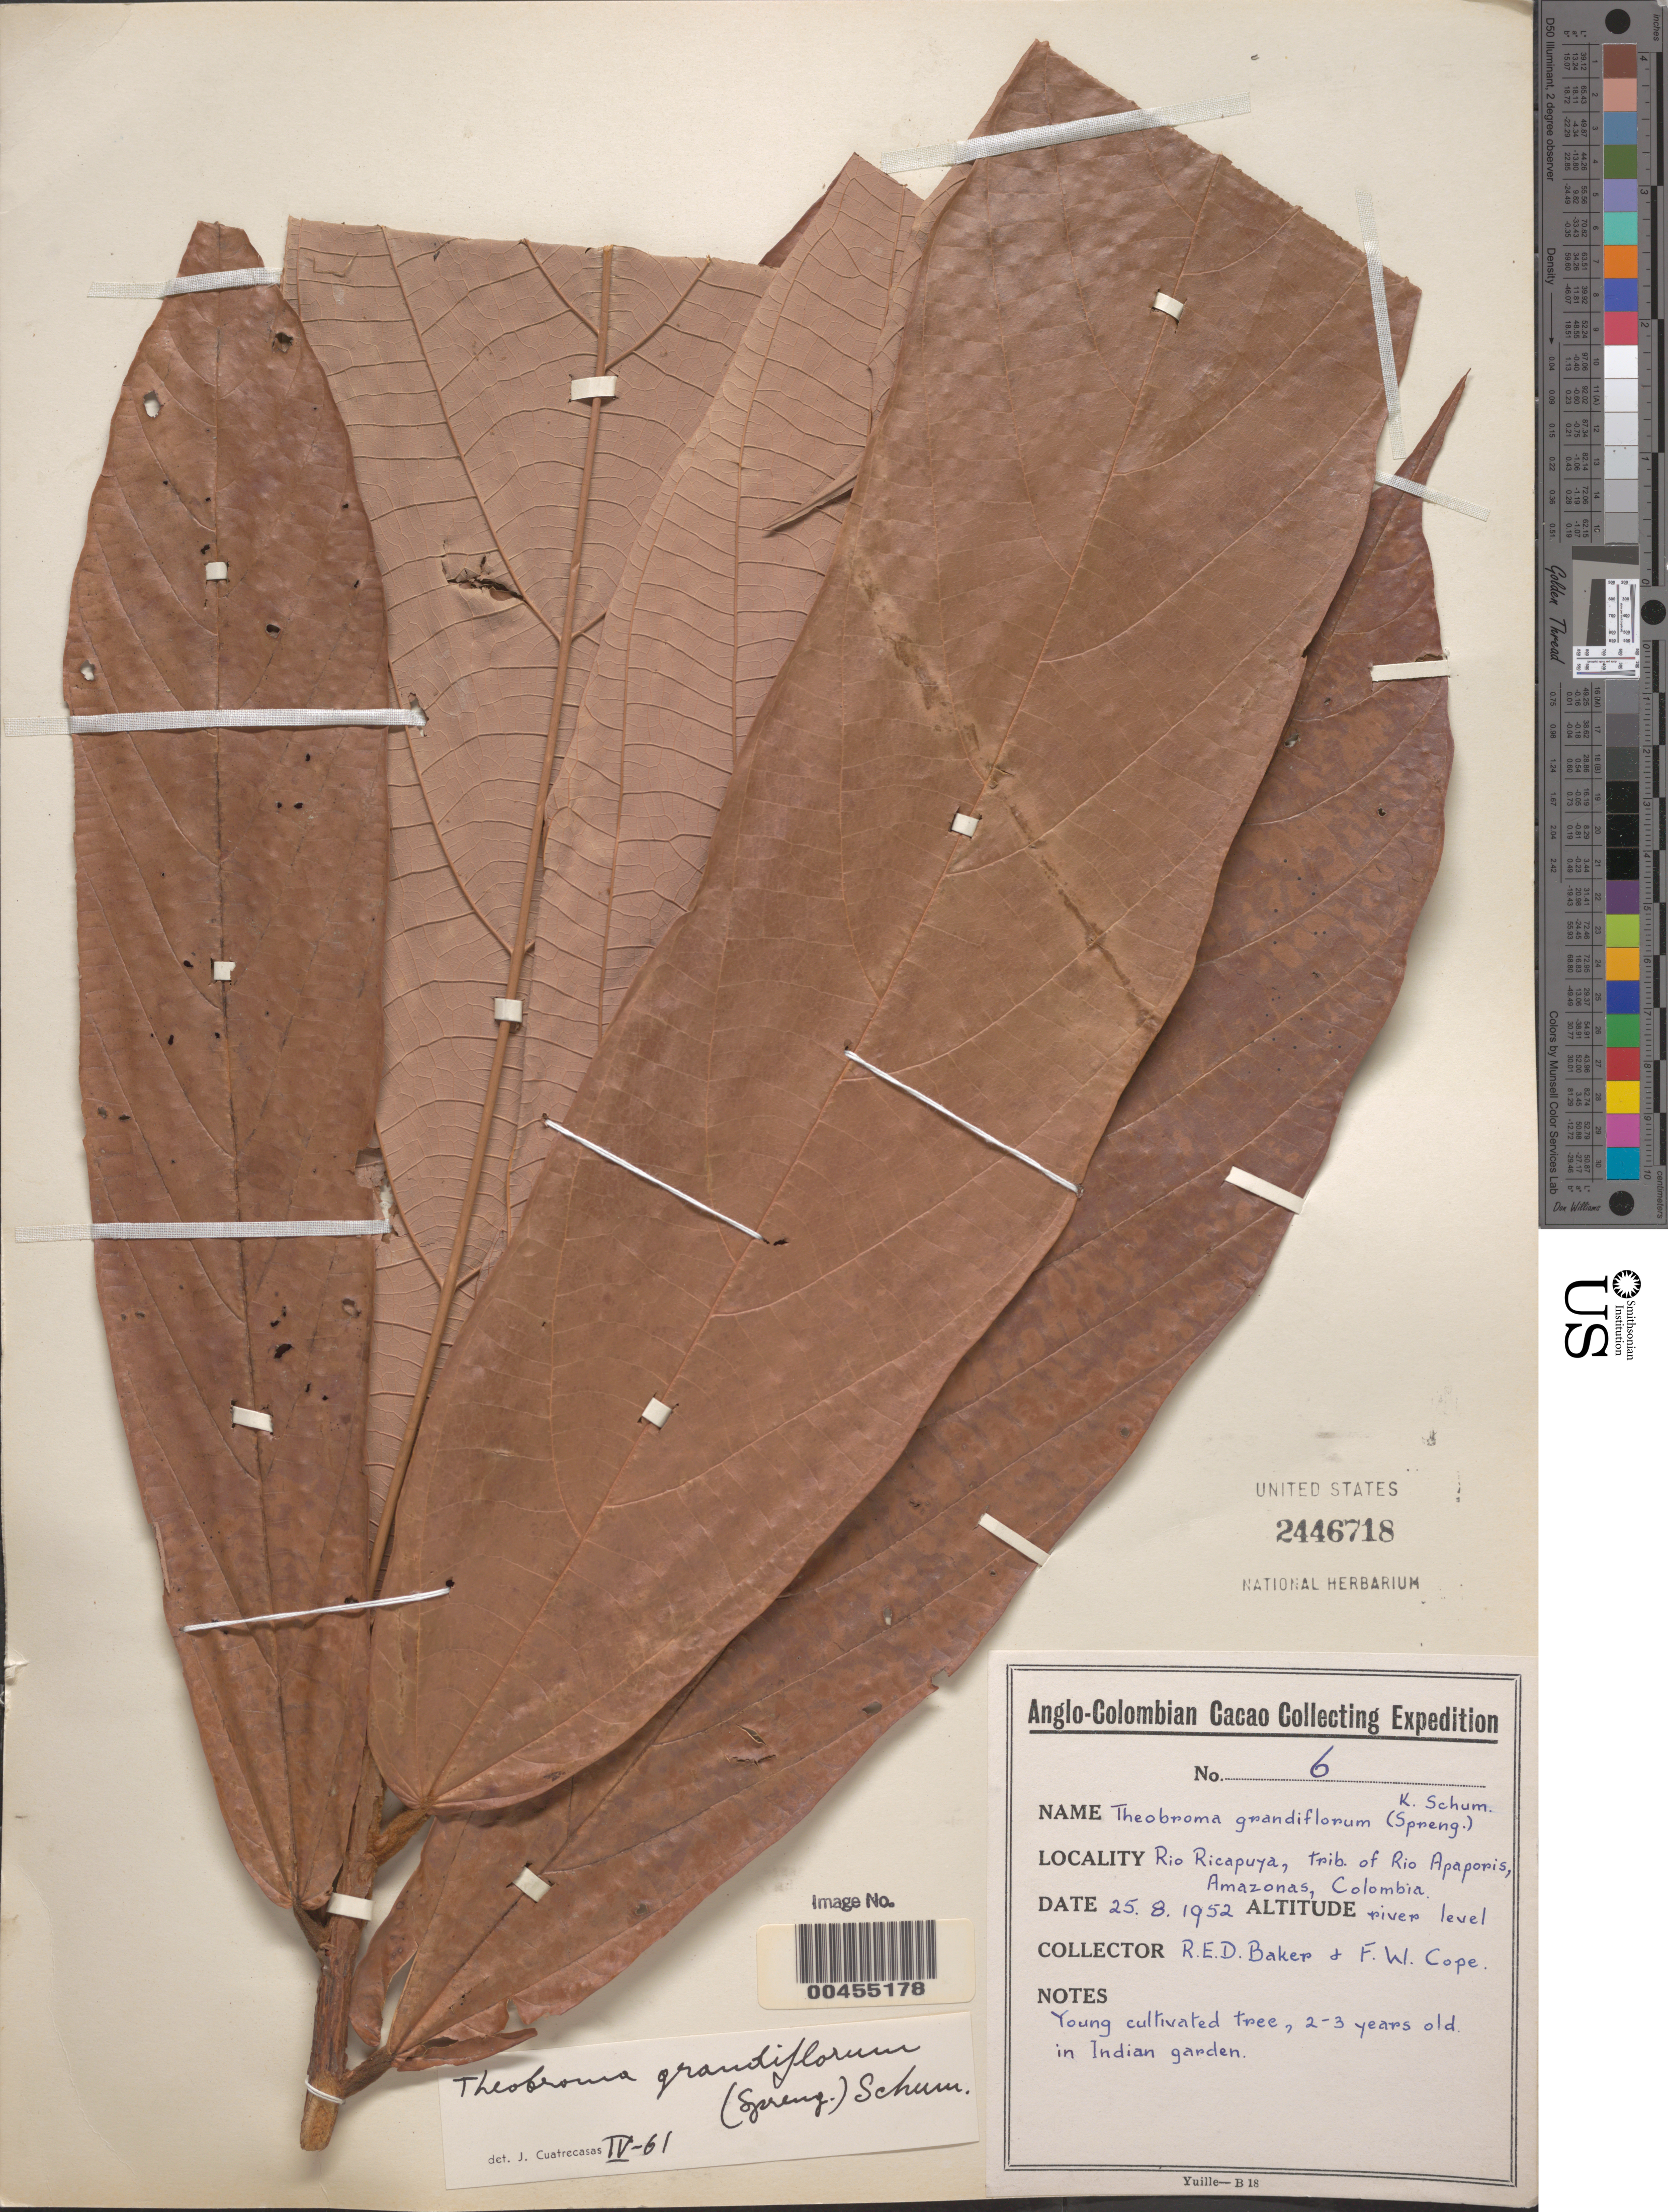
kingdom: Plantae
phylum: Tracheophyta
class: Magnoliopsida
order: Malvales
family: Malvaceae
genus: Theobroma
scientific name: Theobroma grandiflorum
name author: (Willd. ex Spreng.) K. Schum.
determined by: Cuatrecasas, J.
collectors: R. E. D. Baker & F. Cope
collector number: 6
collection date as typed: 25 Aug 1952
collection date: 1952-08-25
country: Colombia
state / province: Amazônas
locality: Río Ricapuya, Trib. of Río Apaporis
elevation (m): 0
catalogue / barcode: US 2446718